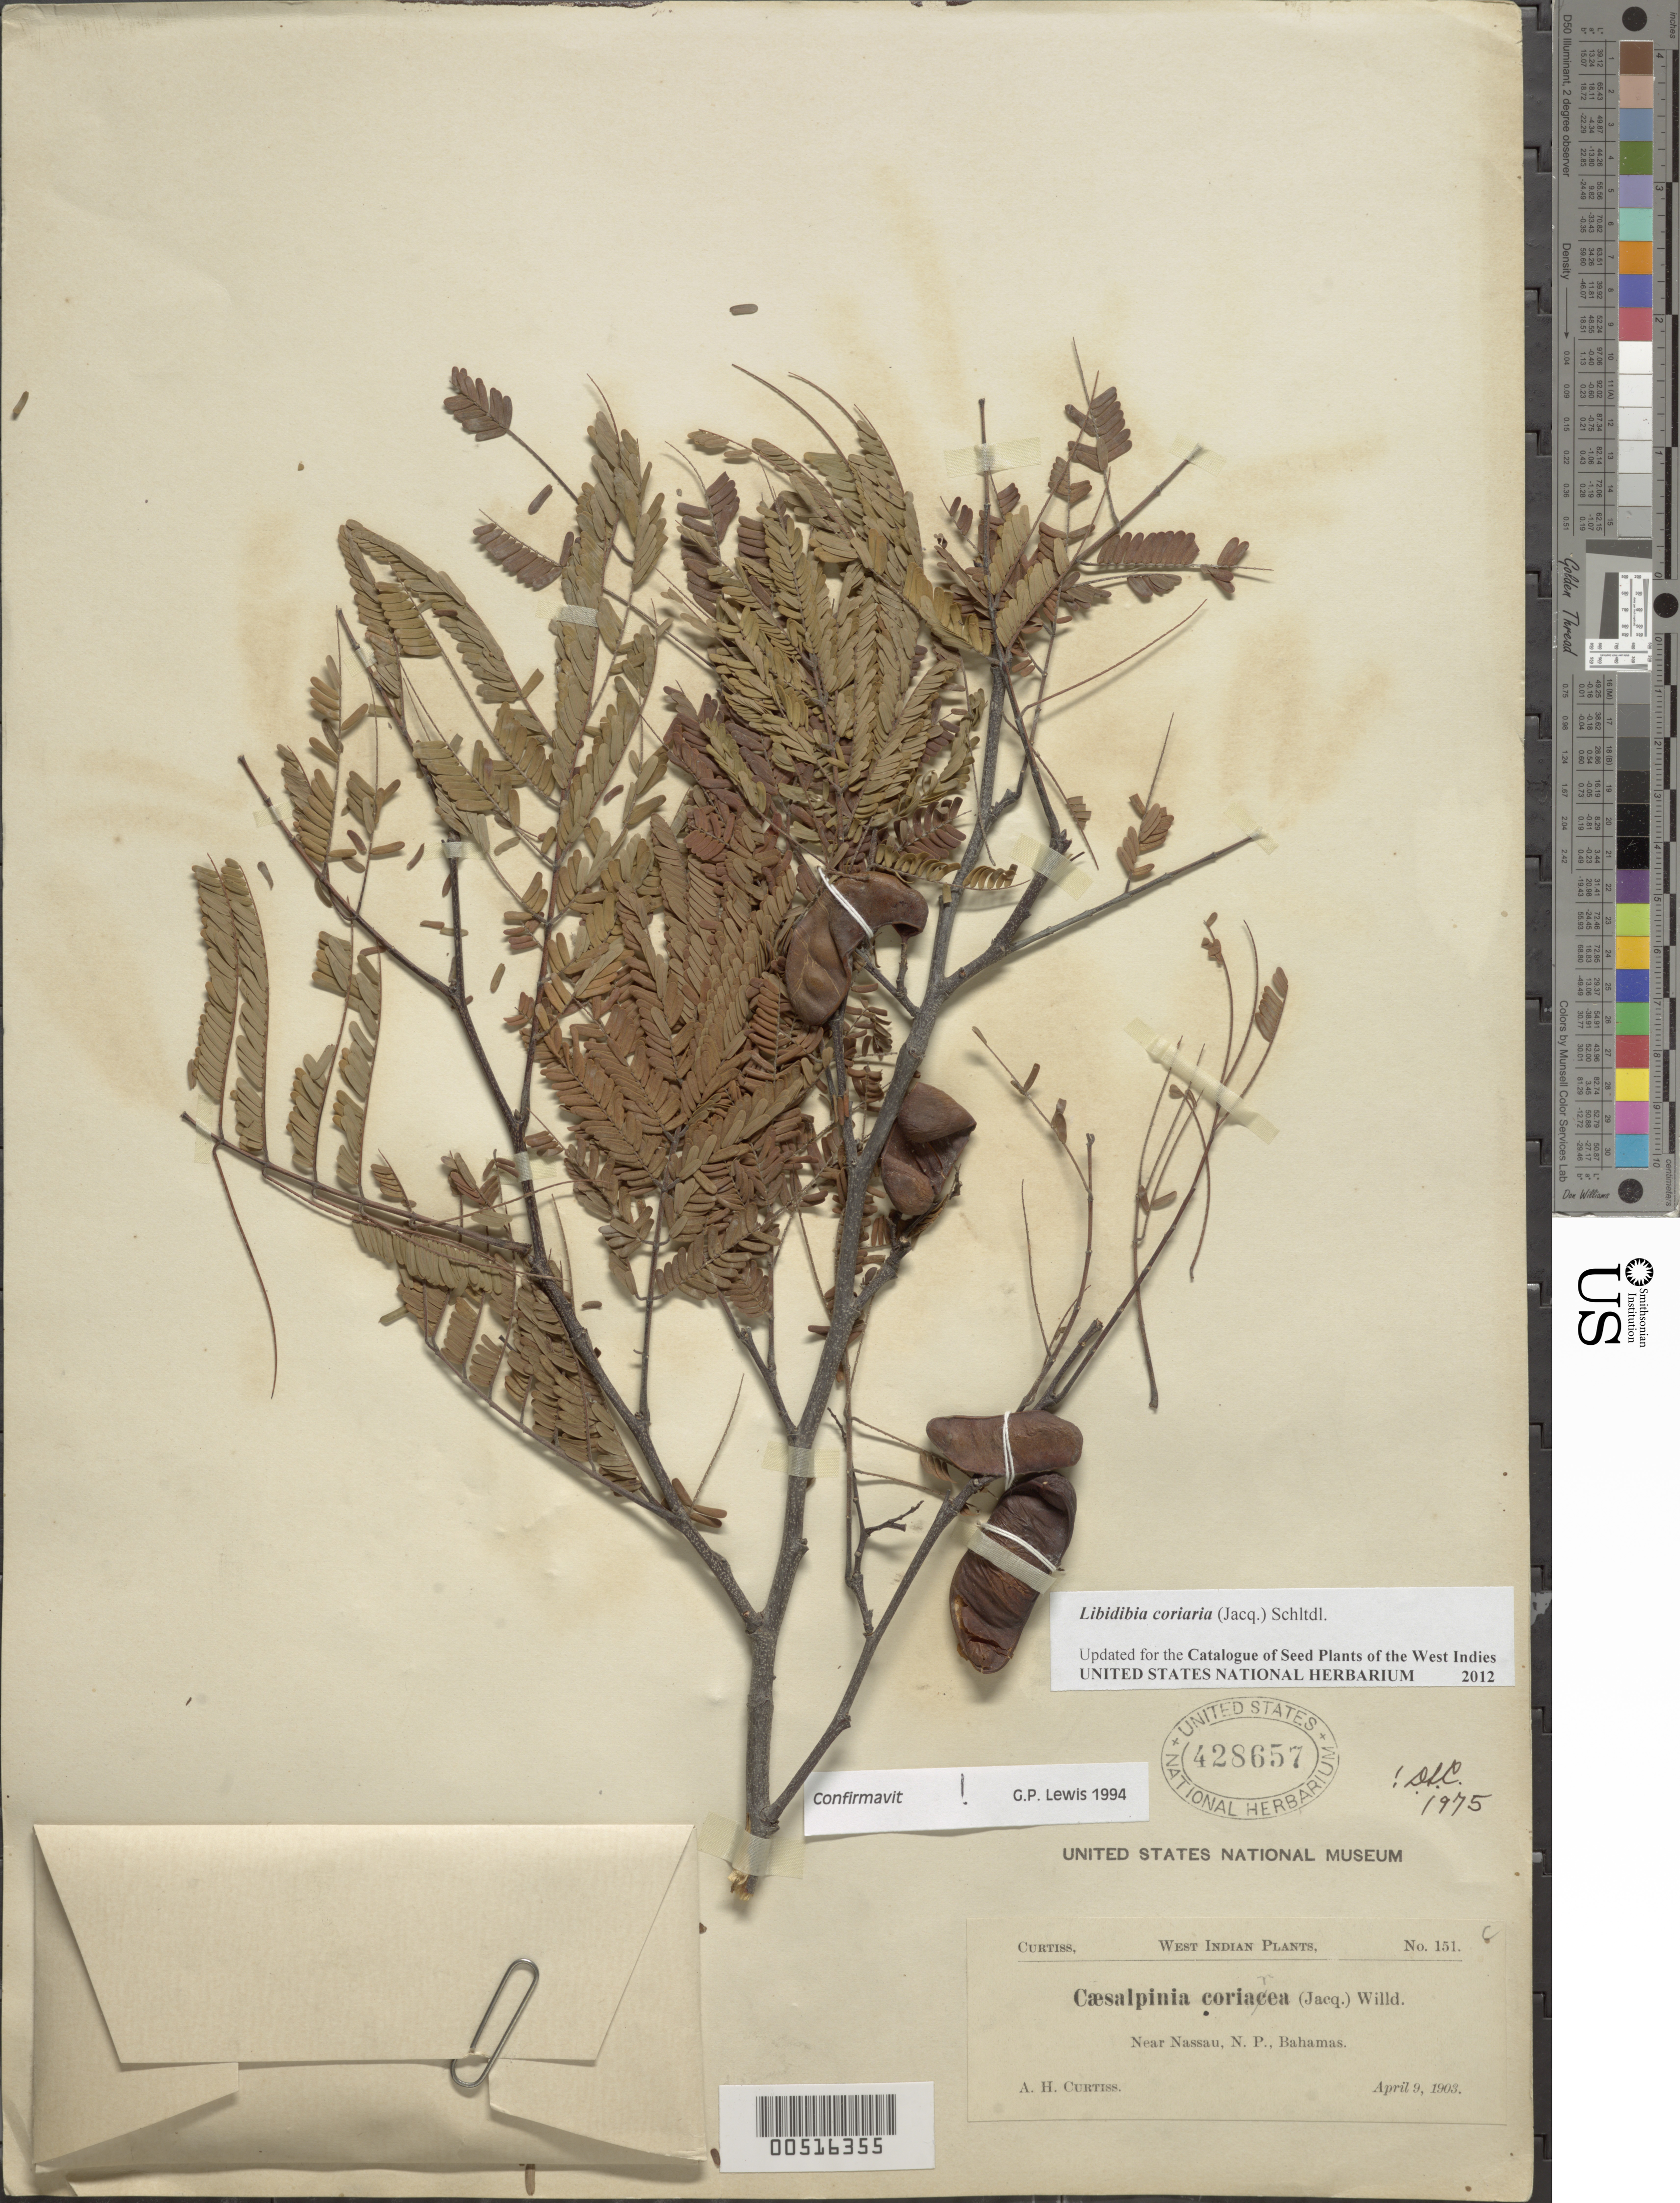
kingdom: Plantae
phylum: Tracheophyta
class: Magnoliopsida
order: Fabales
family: Fabaceae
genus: Libidibia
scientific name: Libidibia coriaria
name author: (Jacq.) Schltdl.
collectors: A. H. Curtiss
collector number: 151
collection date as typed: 09 Apr 1903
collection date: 1903-04-09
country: Bahamas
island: New Providence Island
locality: Nassau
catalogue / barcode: US 428657